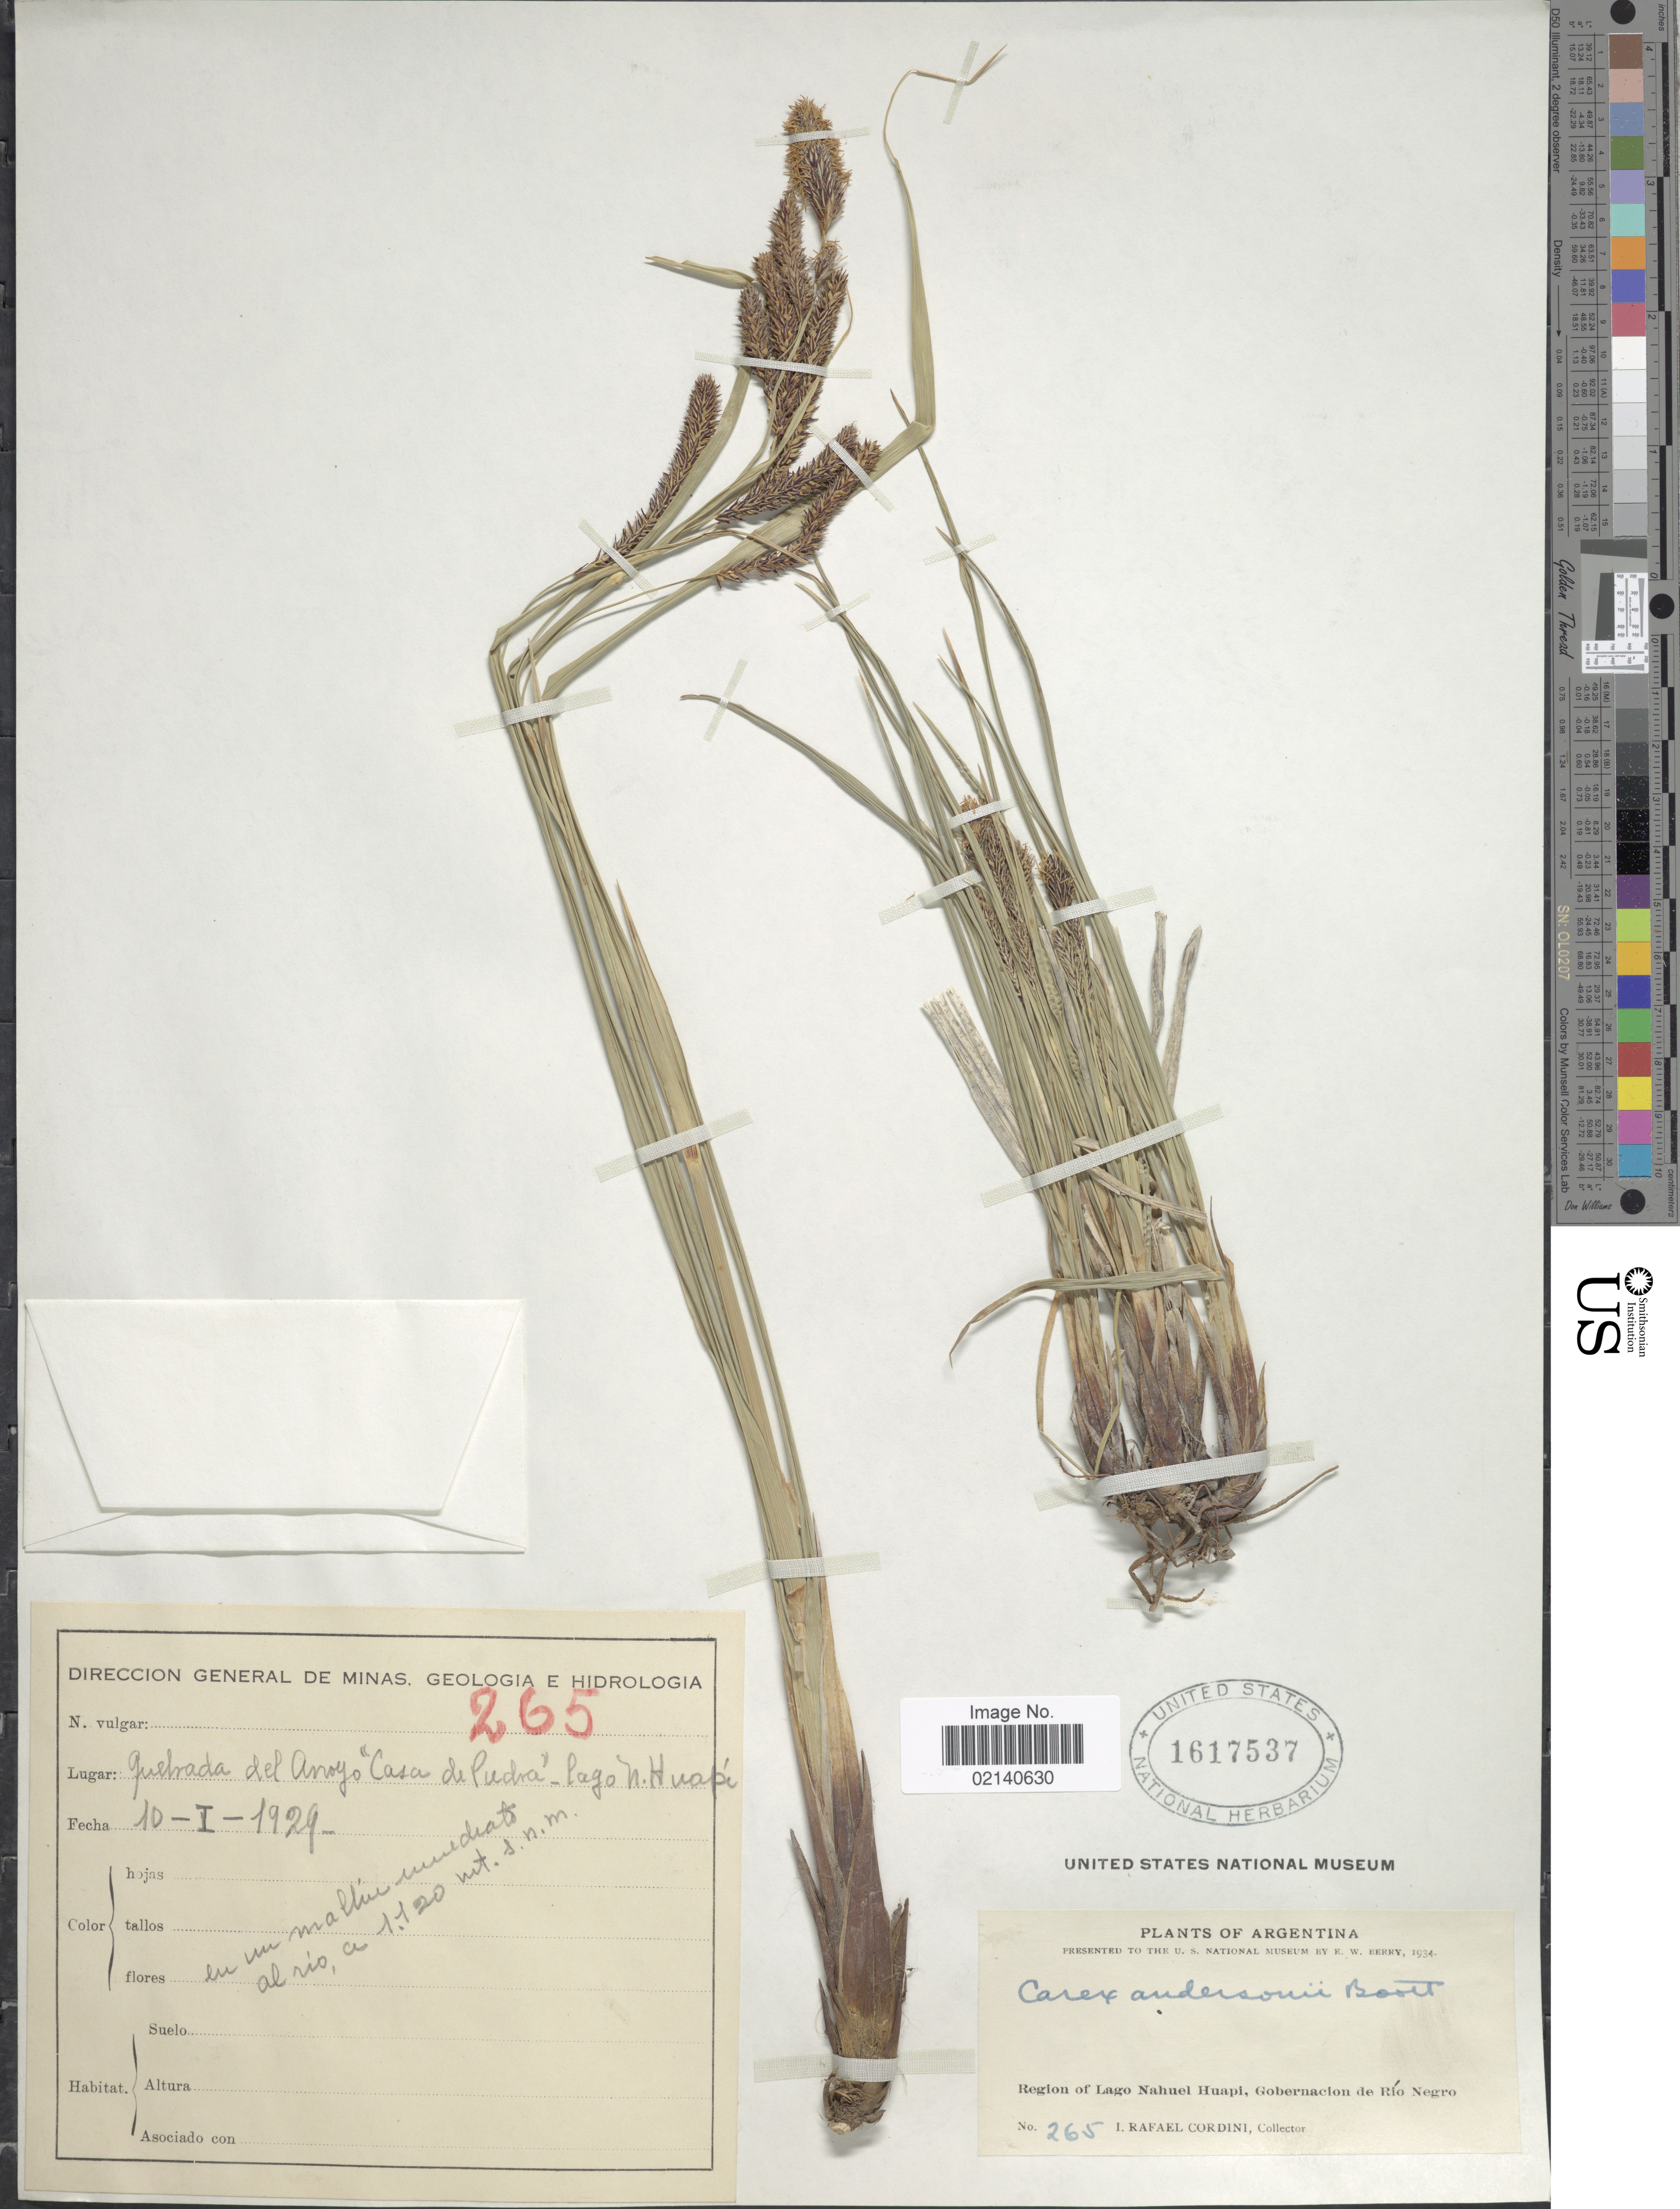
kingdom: Plantae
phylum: Tracheophyta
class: Liliopsida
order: Poales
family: Cyperaceae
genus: Carex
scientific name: Carex darwinii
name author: Boott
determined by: Jimnéz-Mejias, Pedro, (UPOS), Universidad Pablo de Olavide (SPAIN)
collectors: I. Cordini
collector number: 265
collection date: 1929-01-10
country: Argentina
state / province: Rio Negro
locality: Region of Lago Nahuel Huapi, Gobernacion de Rio Negro. Quebrada del Anoyo "Casa de Piedra"_ Lago N. Huapi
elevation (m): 1120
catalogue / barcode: US 1617537